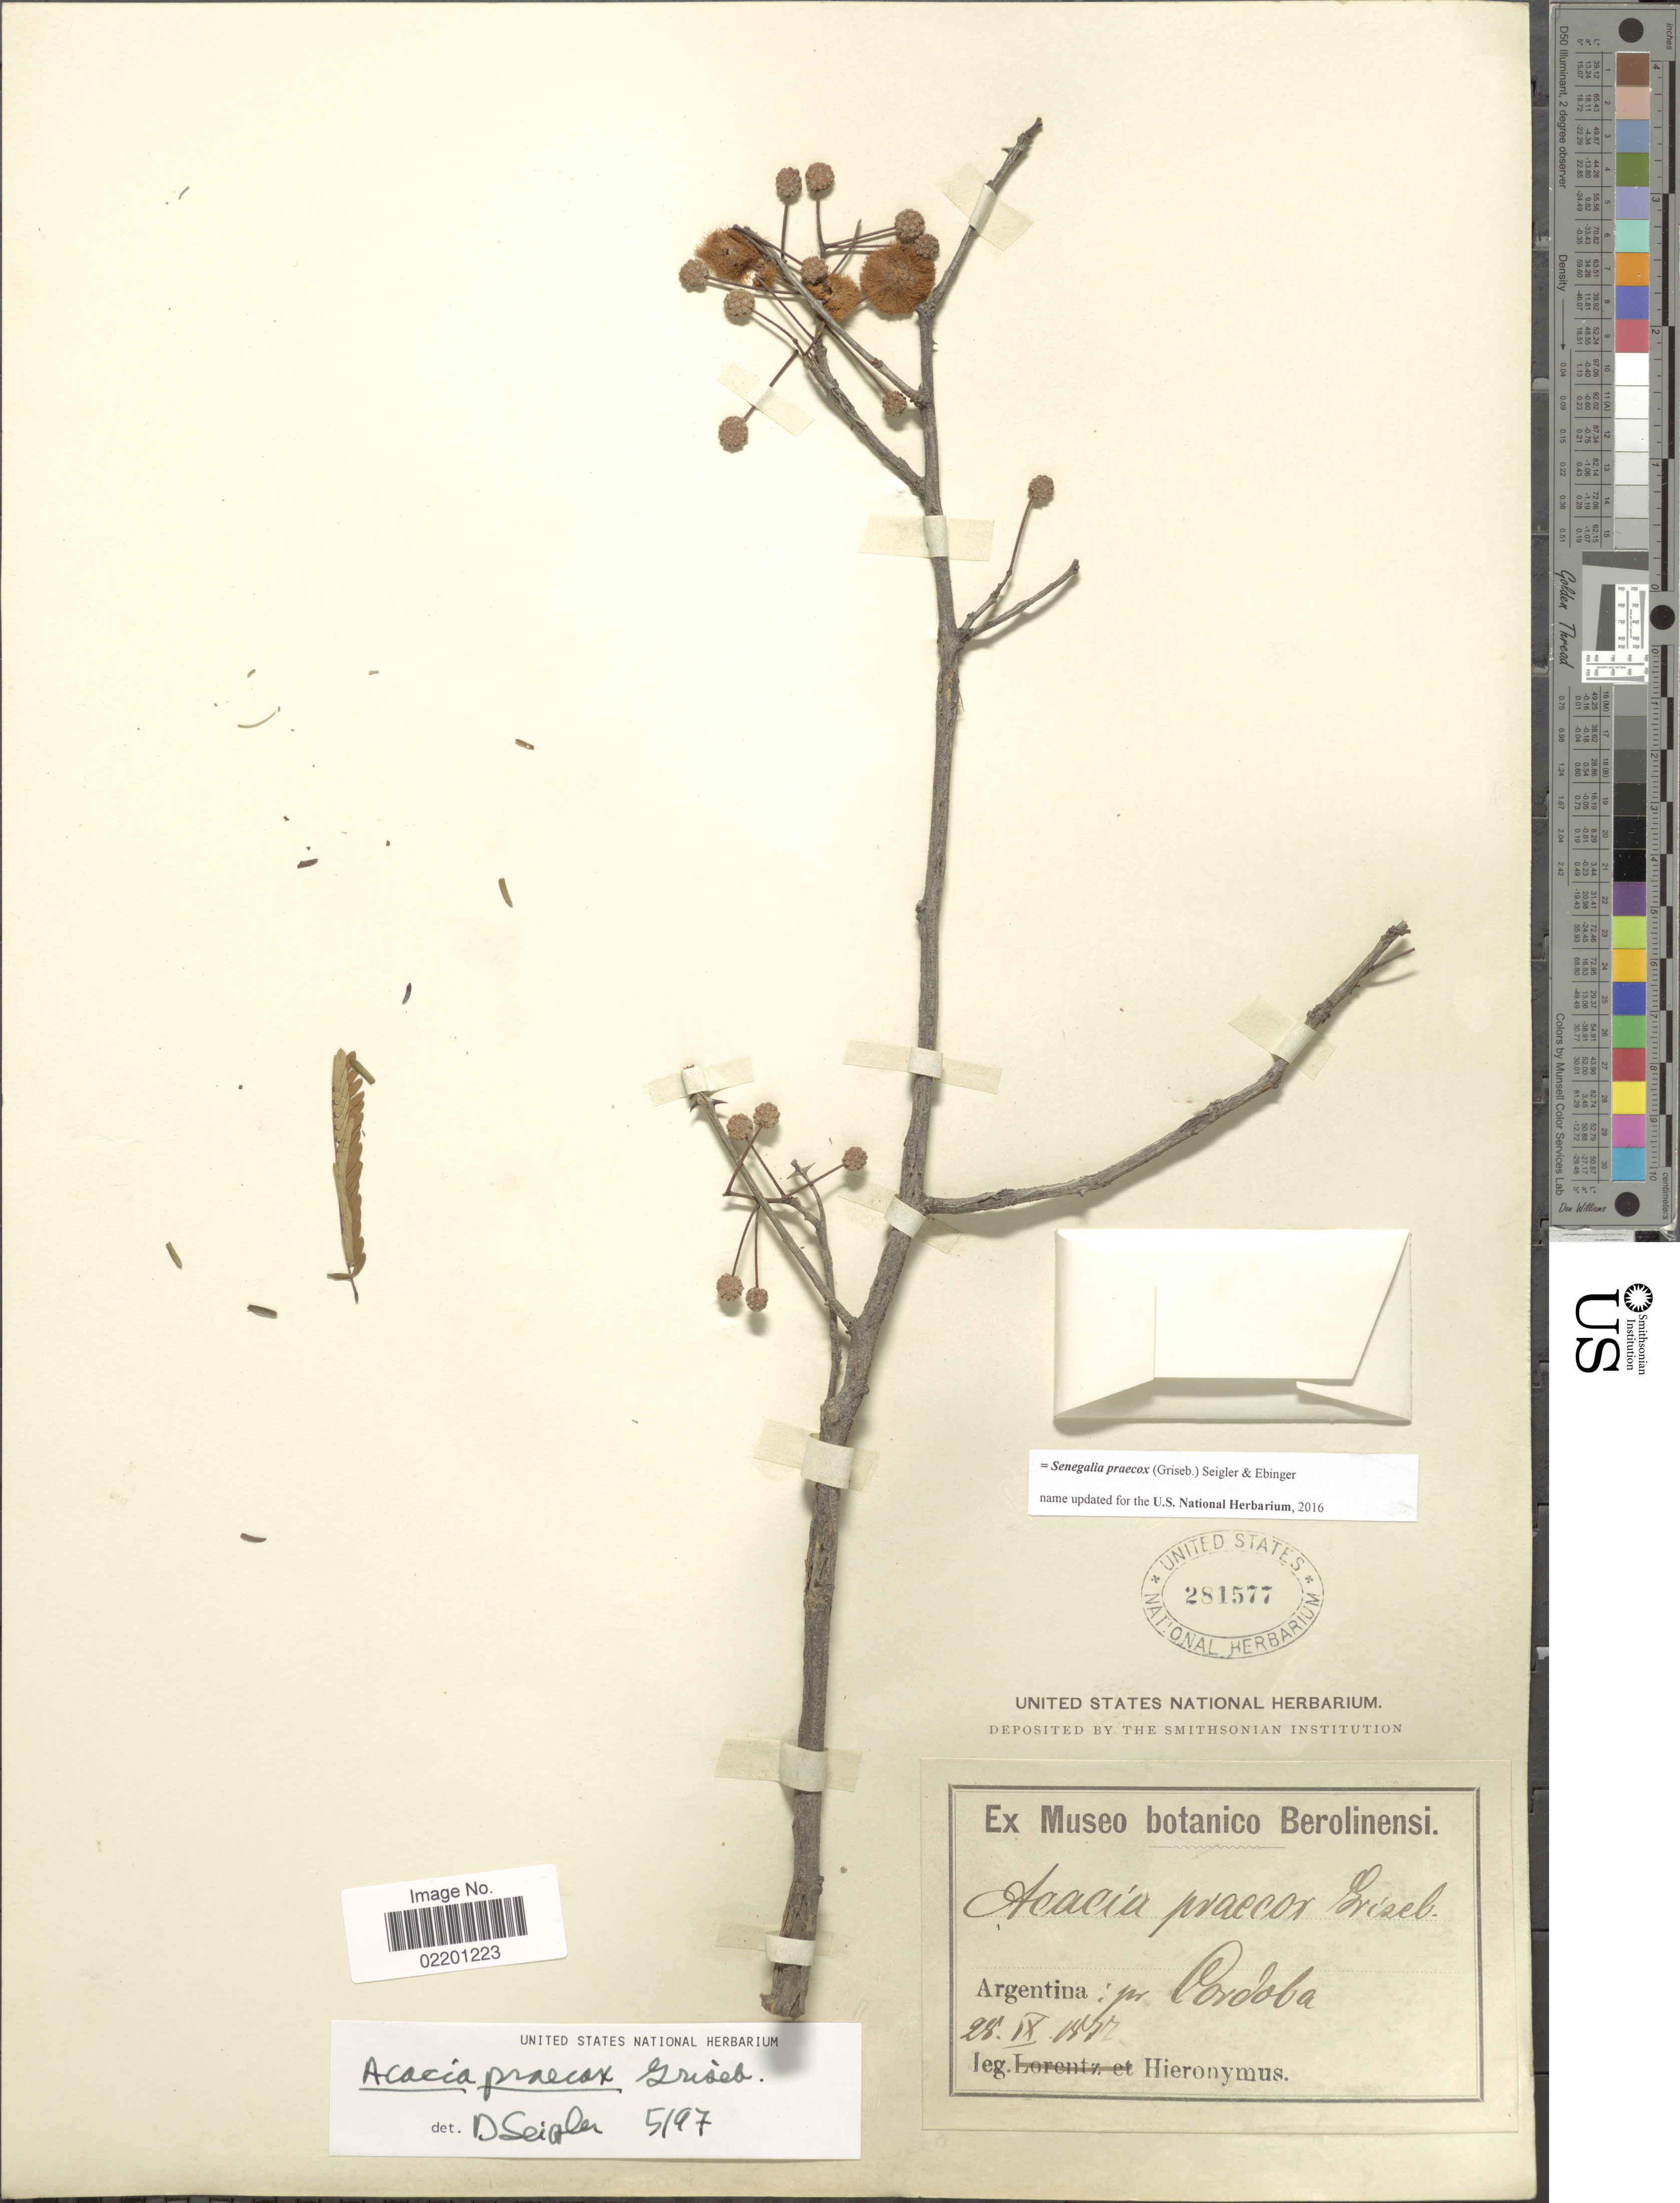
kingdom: Plantae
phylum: Tracheophyta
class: Magnoliopsida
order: Fabales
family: Fabaceae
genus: Senegalia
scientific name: Senegalia praecox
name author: (Griseb.) Seigler & Ebinger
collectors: -. Hieronymus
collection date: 1877-09-28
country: Argentina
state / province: Cordoba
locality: Pr Cordoba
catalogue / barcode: US 281577